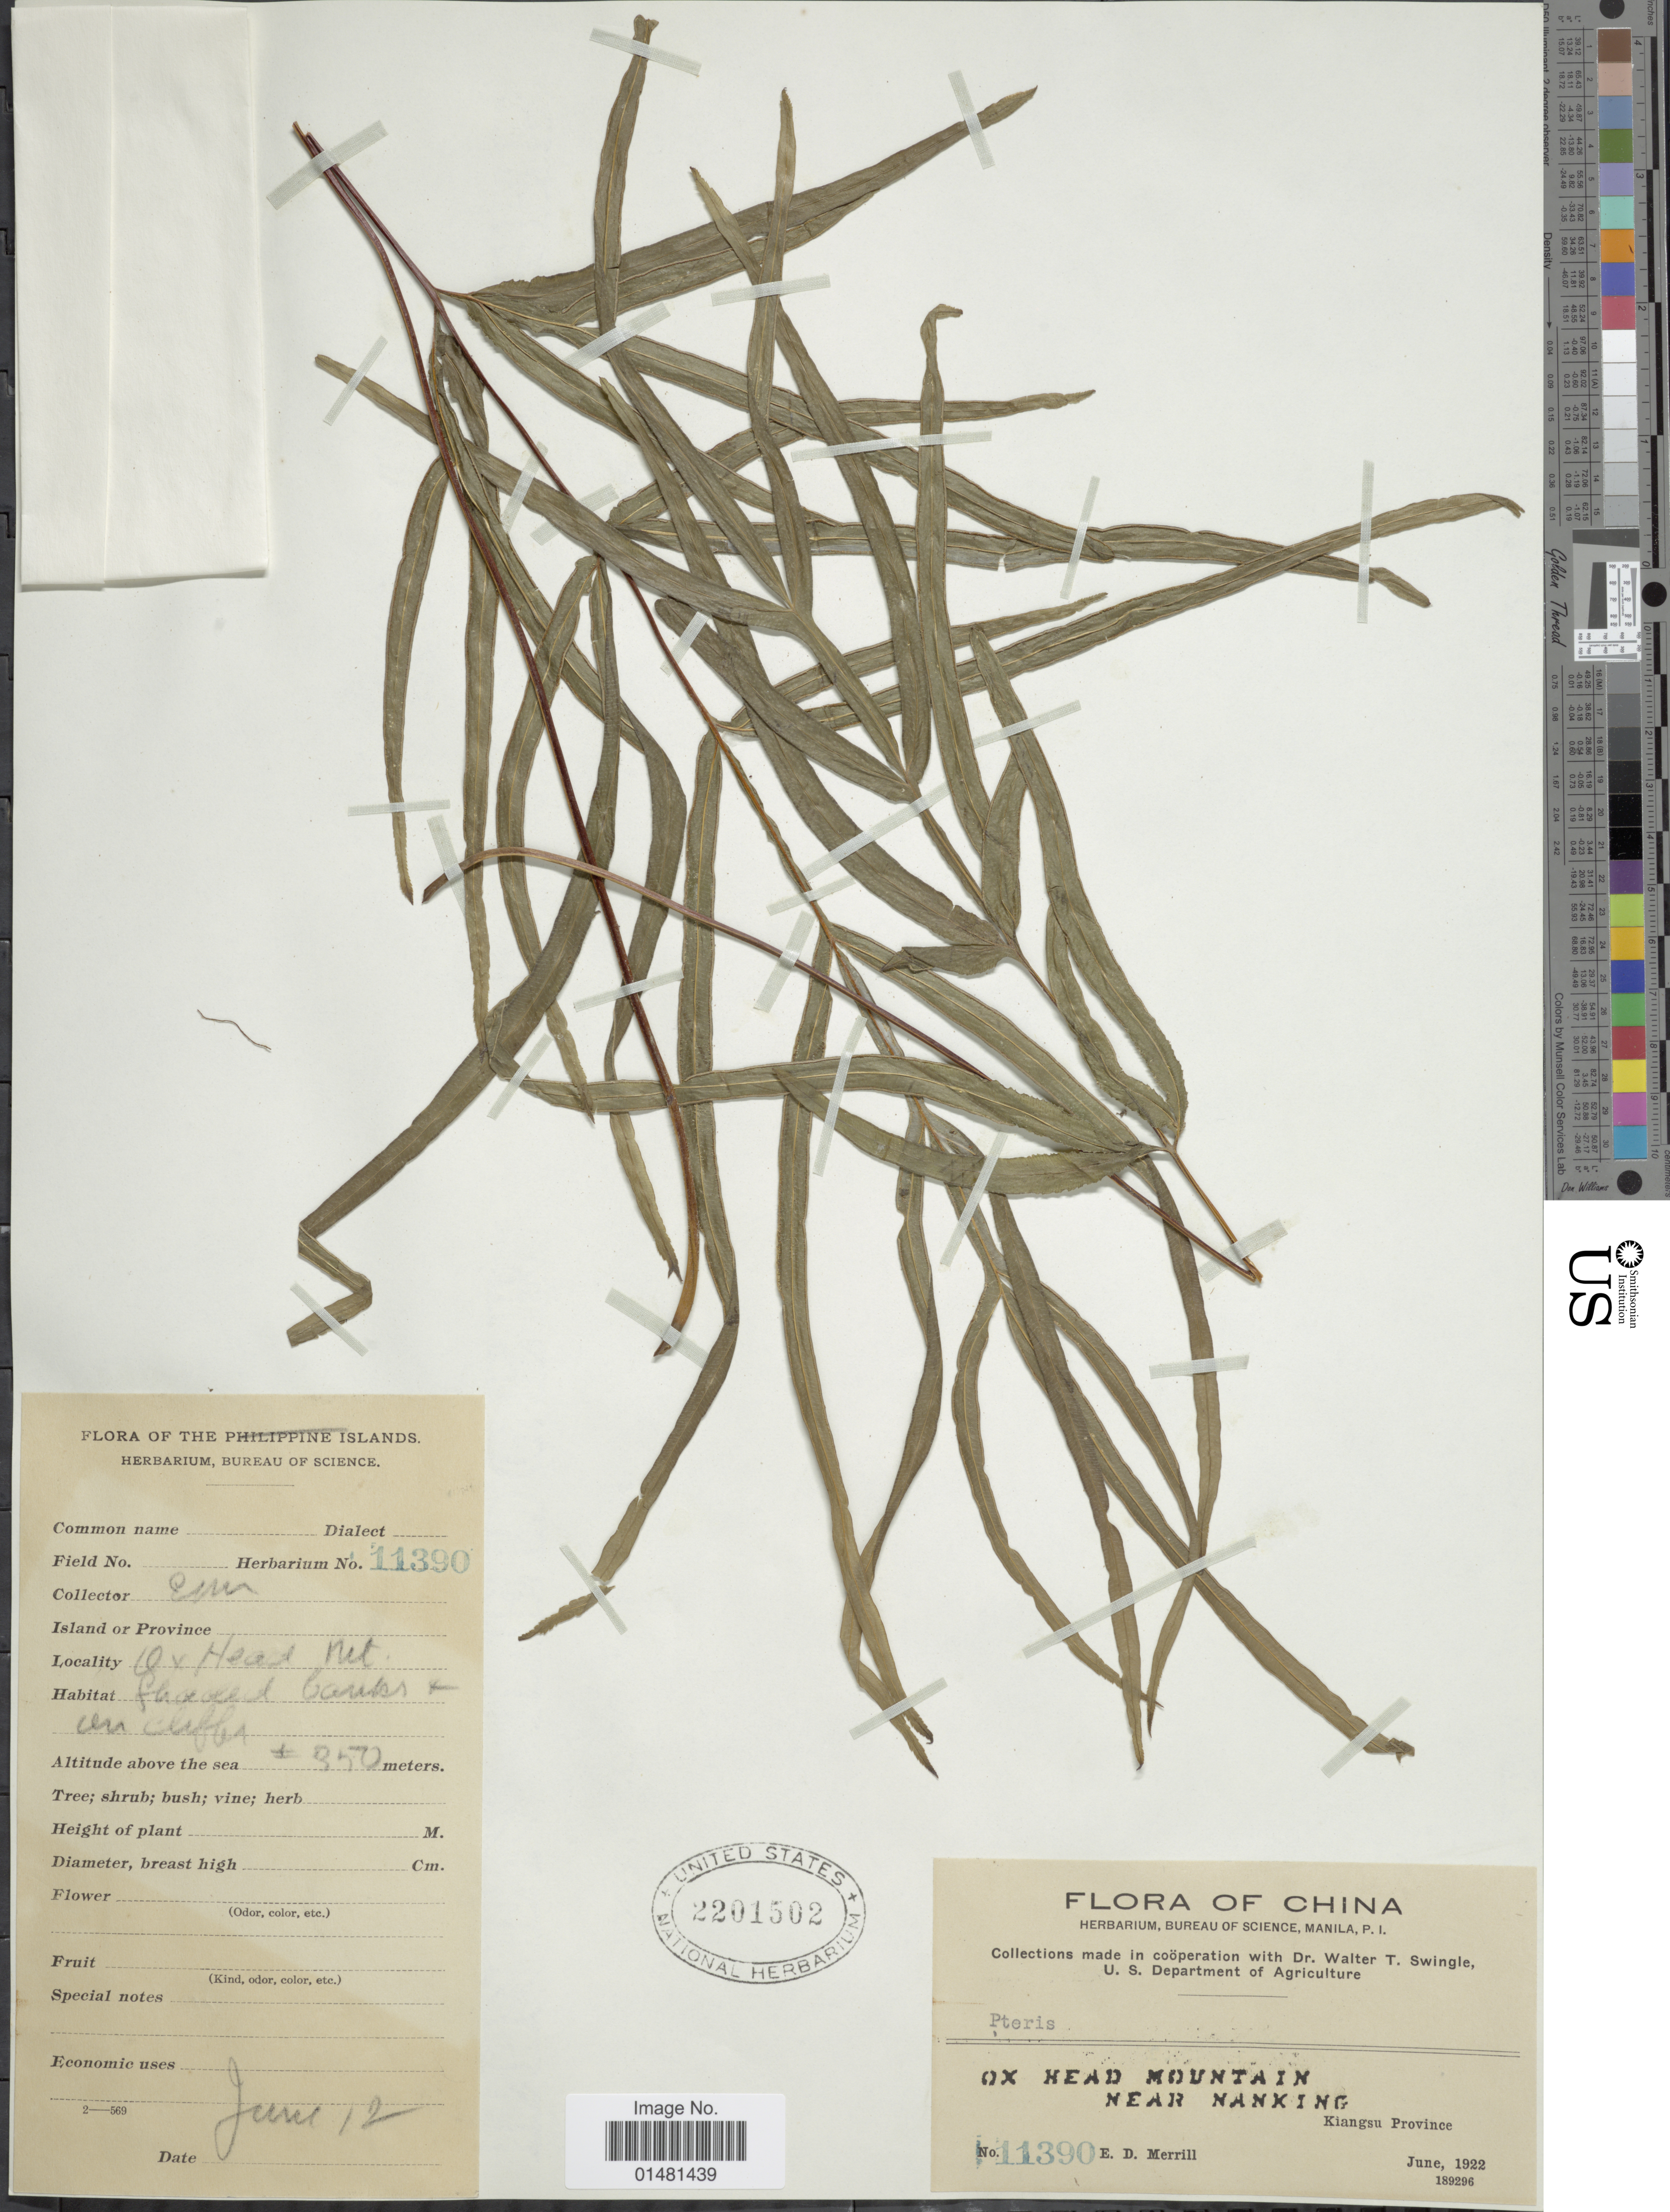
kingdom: Plantae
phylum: Tracheophyta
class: Polypodiopsida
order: Polypodiales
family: Pteridaceae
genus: Pteris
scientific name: Pteris sp.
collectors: E. D. Merrill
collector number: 11390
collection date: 1922-06-12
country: China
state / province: Jiangxi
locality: Ox Head Mountain near Nanking, Kiangsu Province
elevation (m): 350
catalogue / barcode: US 2201502